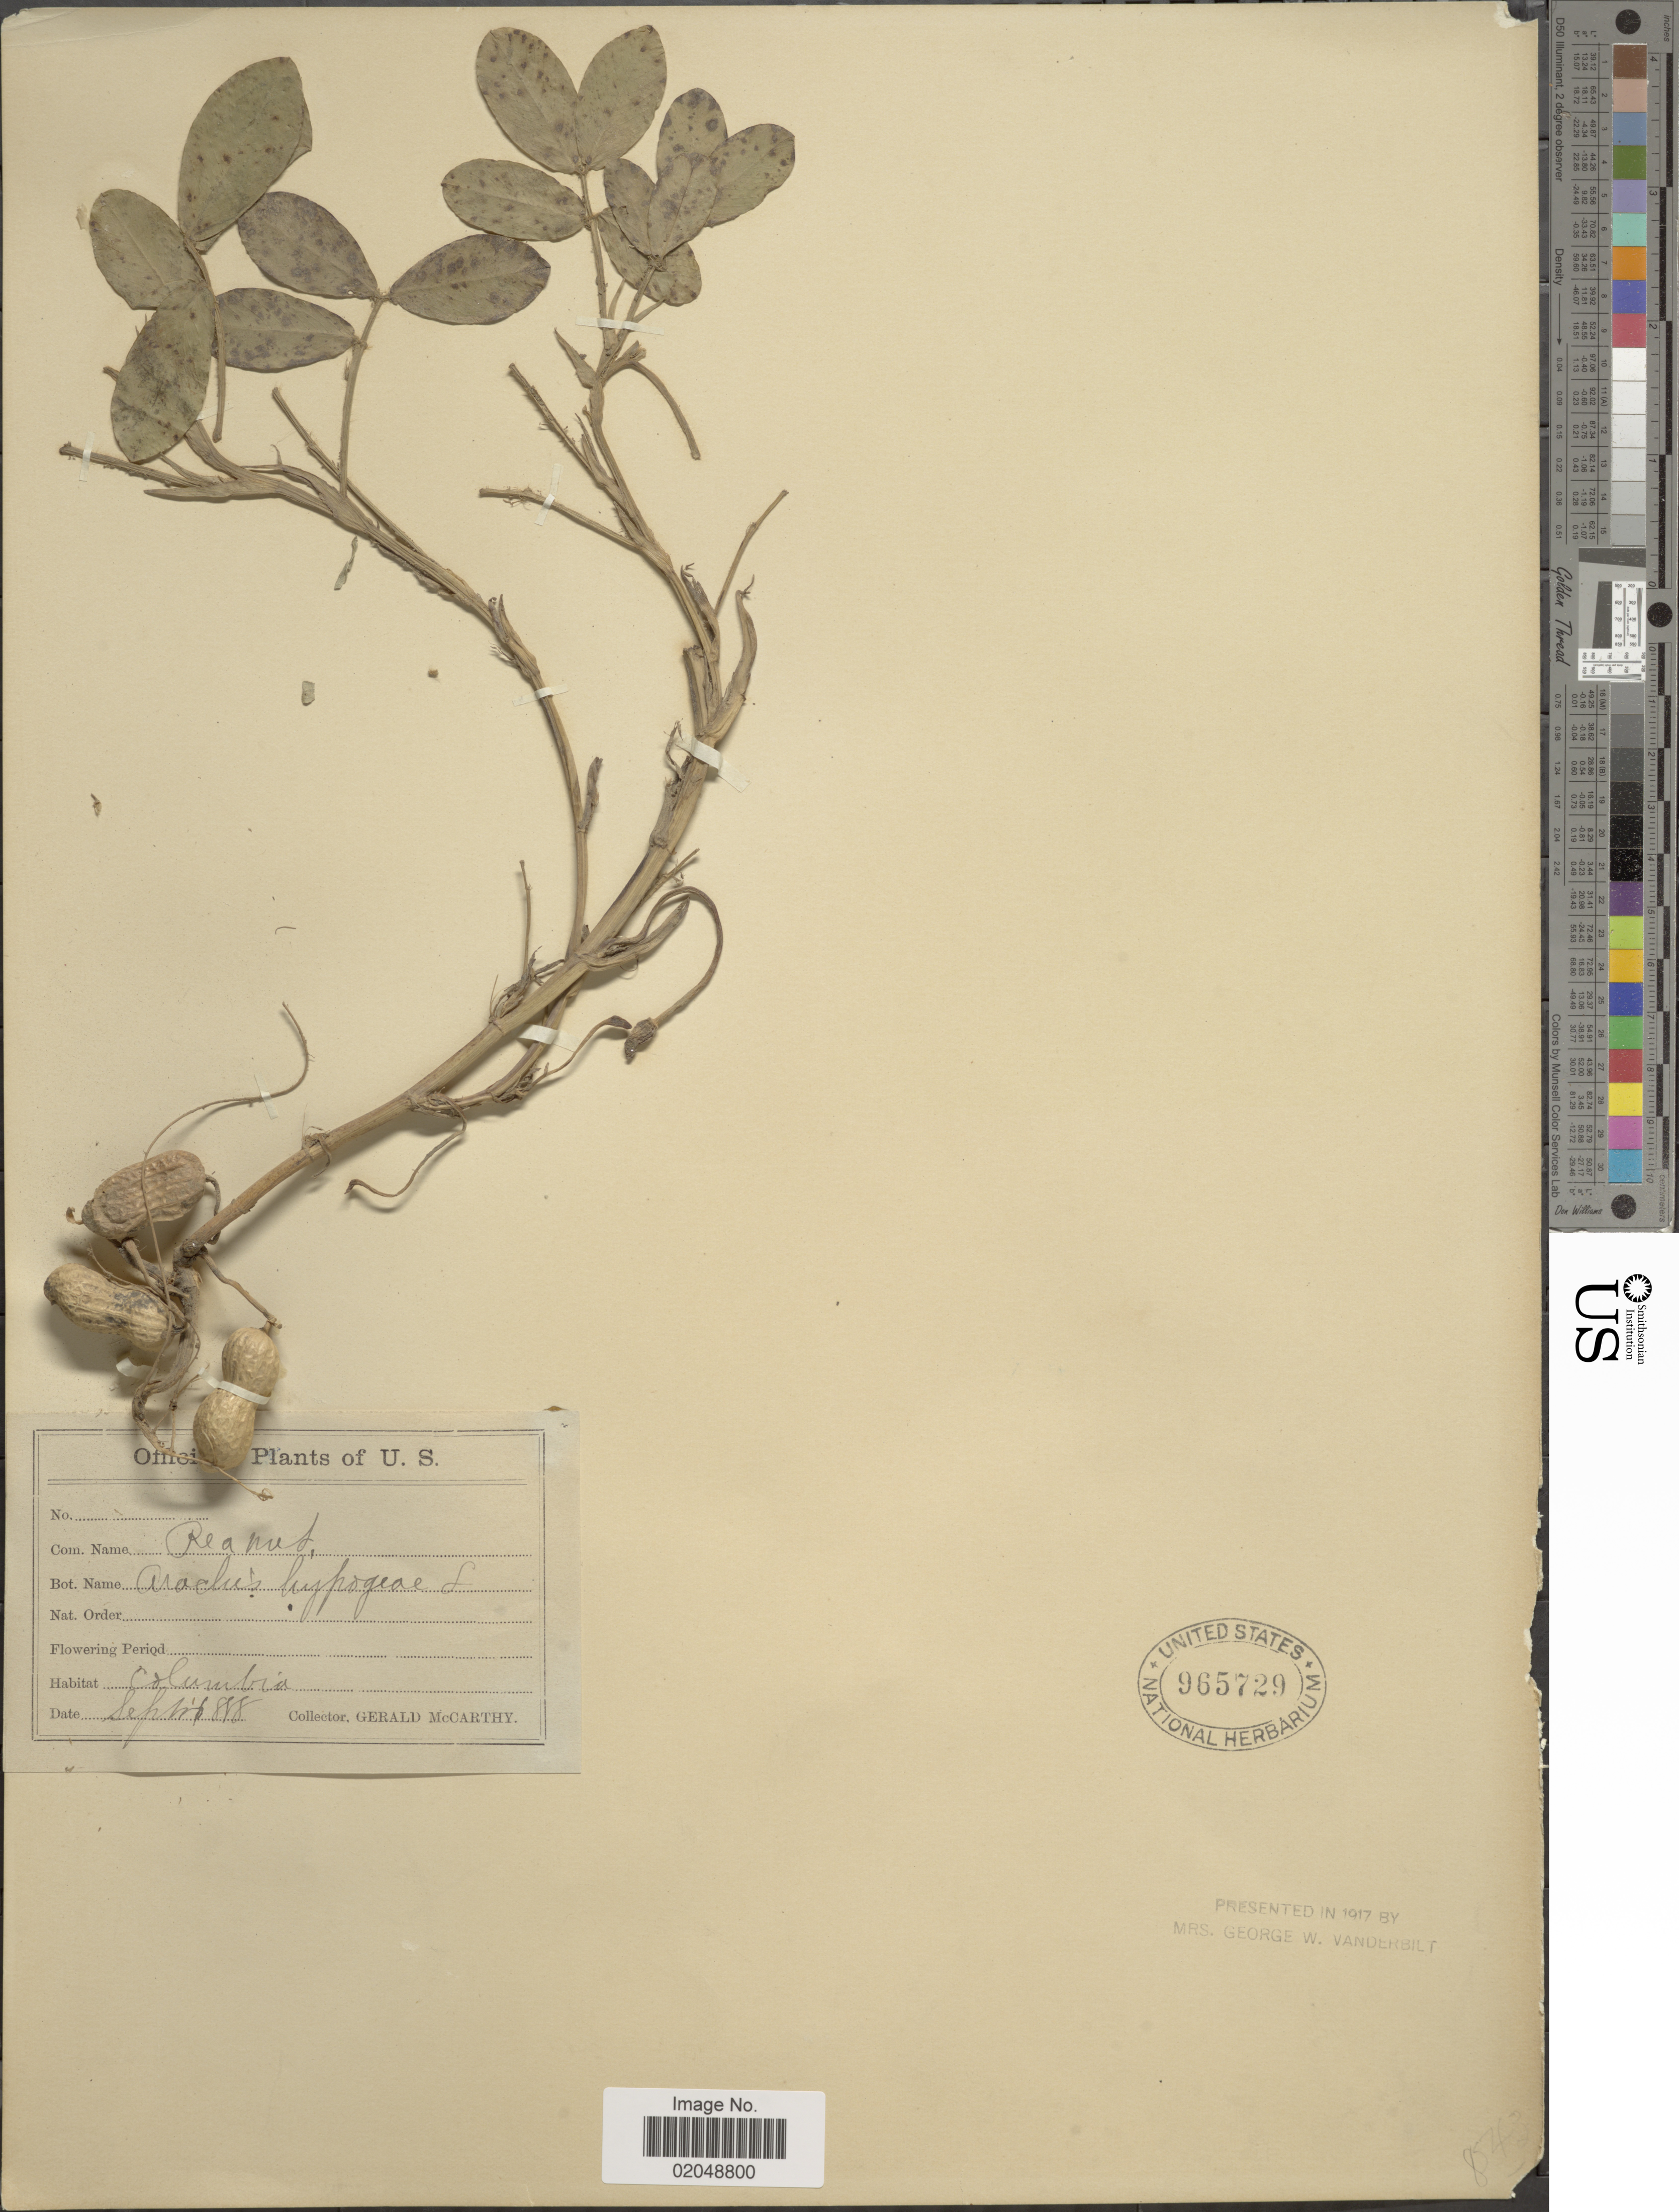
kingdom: Plantae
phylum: Tracheophyta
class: Magnoliopsida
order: Fabales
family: Fabaceae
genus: Arachis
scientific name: Arachis hypogaea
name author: L.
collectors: G. McCarthy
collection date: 1888-09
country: Colombia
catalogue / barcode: US 965729